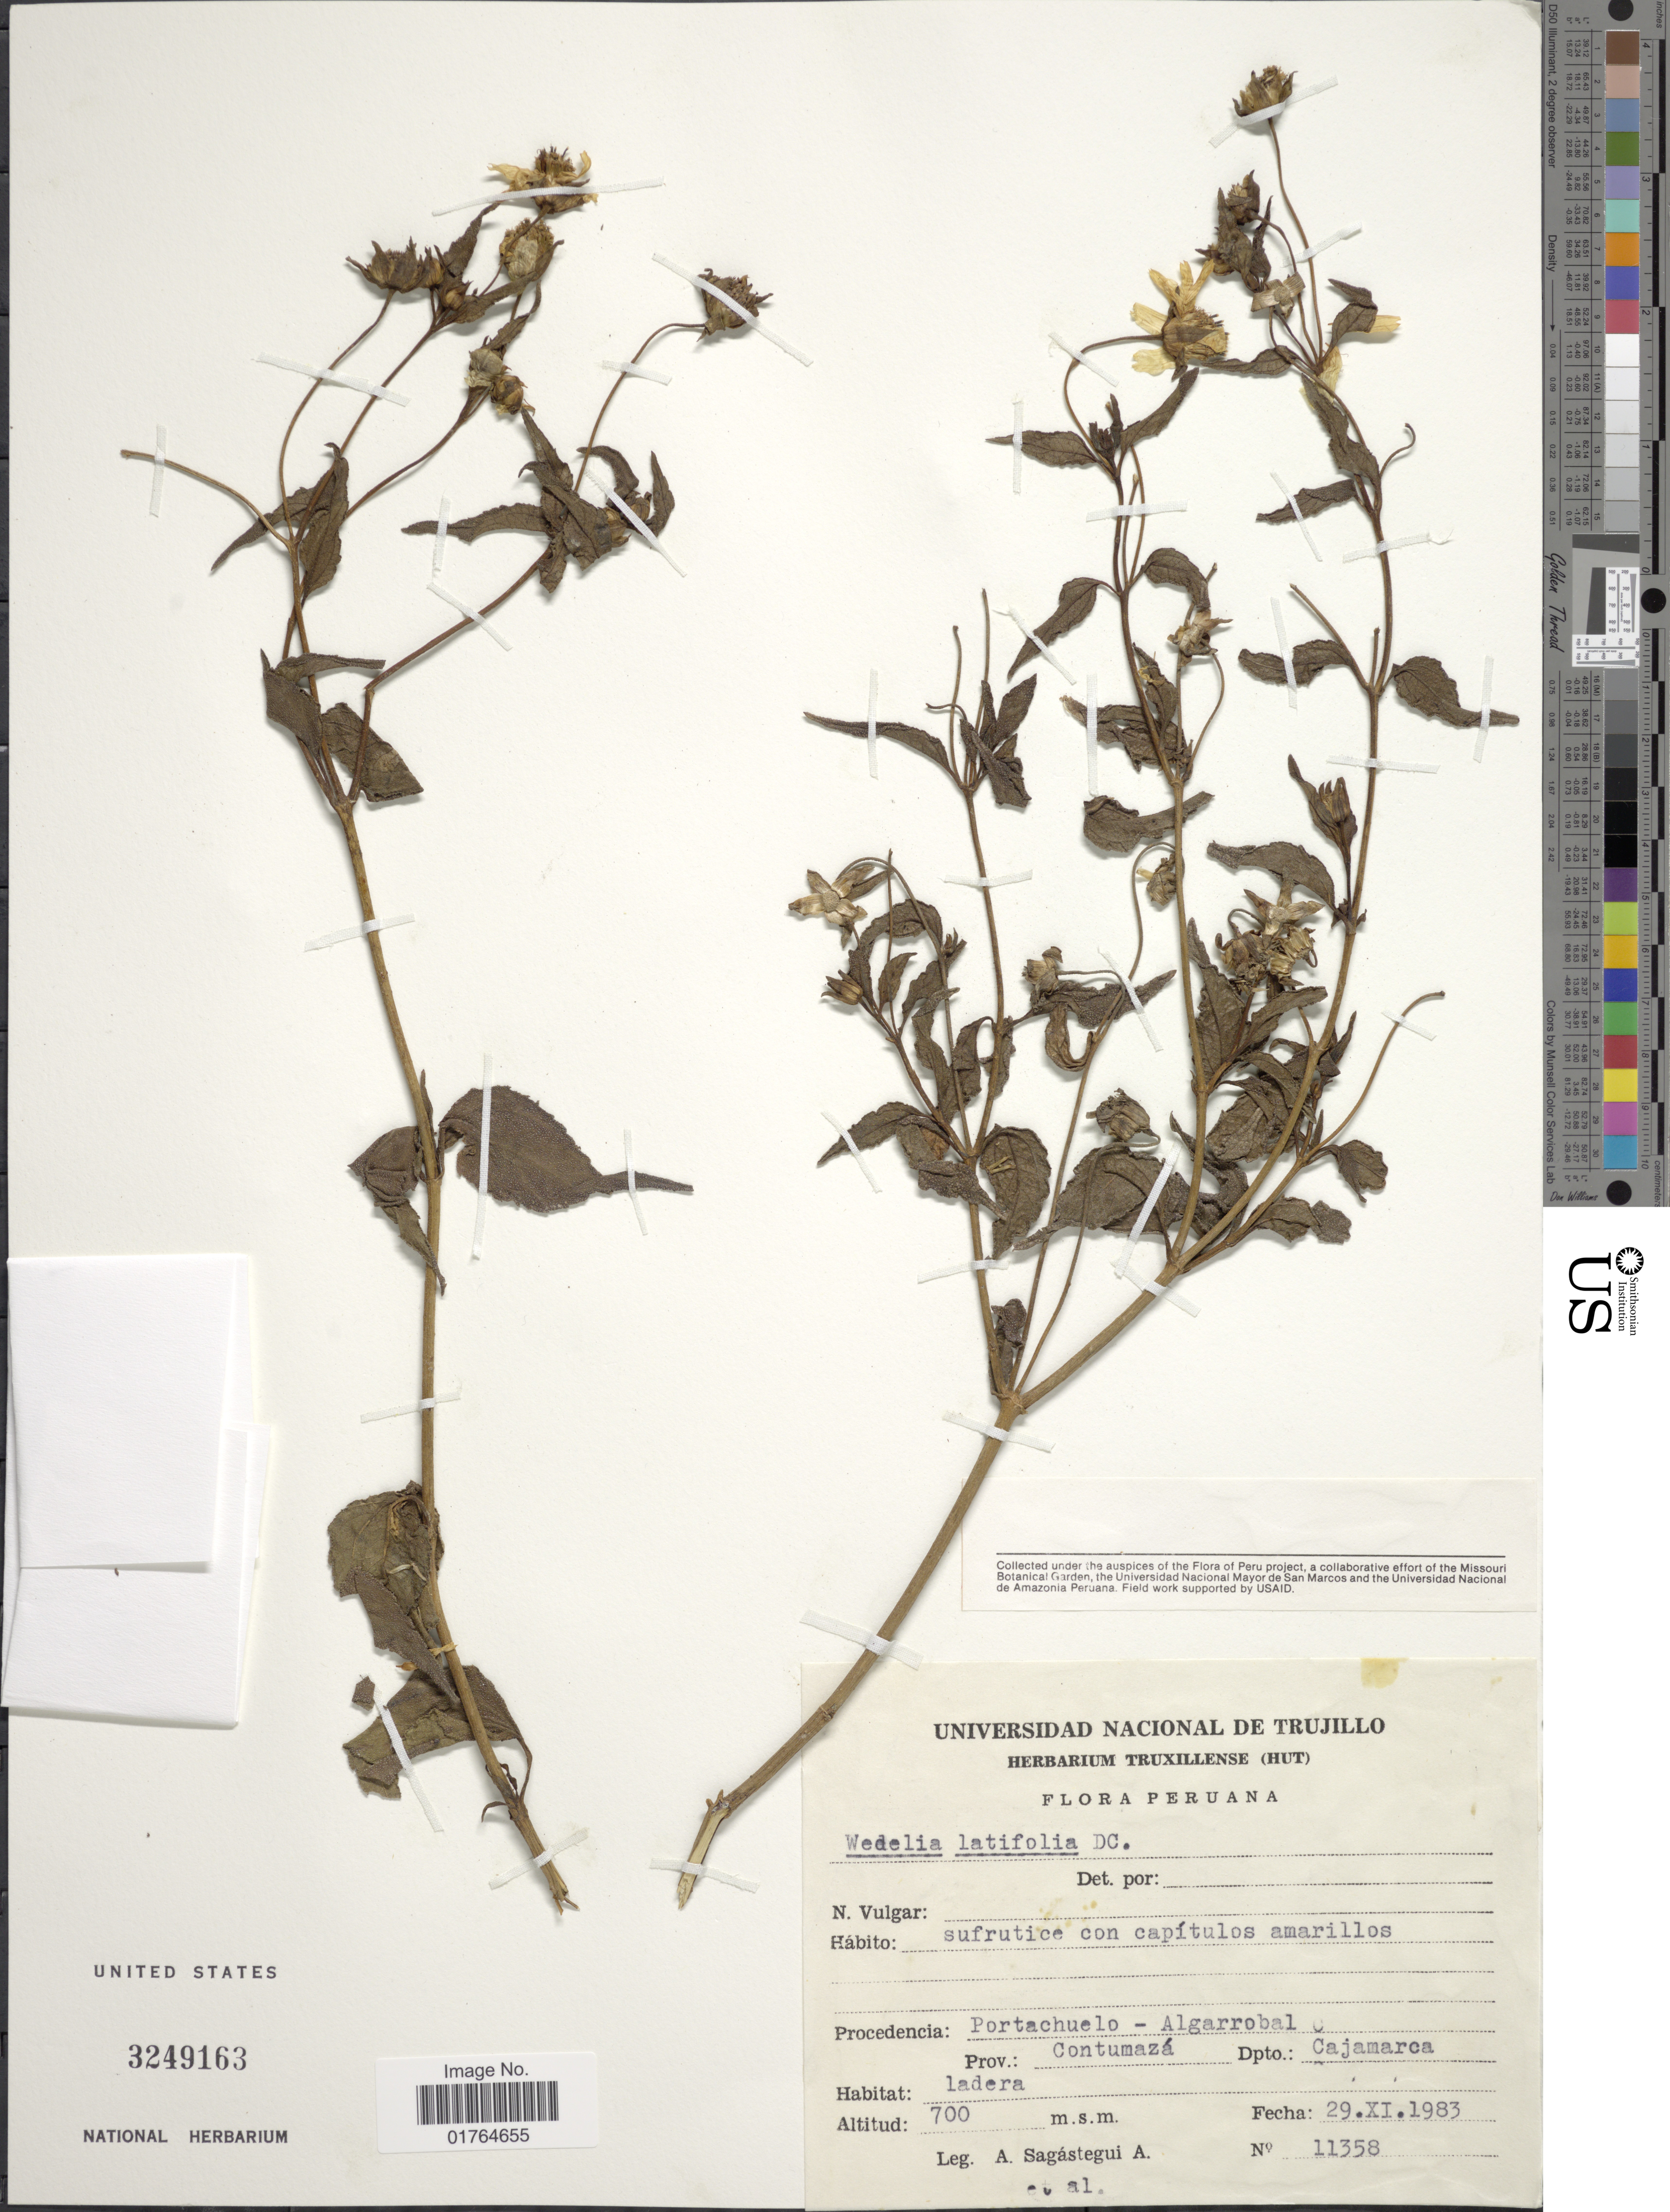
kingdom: Plantae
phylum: Tracheophyta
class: Magnoliopsida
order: Asterales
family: Asteraceae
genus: Wedelia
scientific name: Wedelia latifolia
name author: DC.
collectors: A. Sagástegui A. & et al.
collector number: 11358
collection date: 1983-11-29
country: Peru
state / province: Cajamarca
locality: Portachuelo-Algarrobal, prov. Contumaza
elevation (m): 700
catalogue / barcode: US 3249163